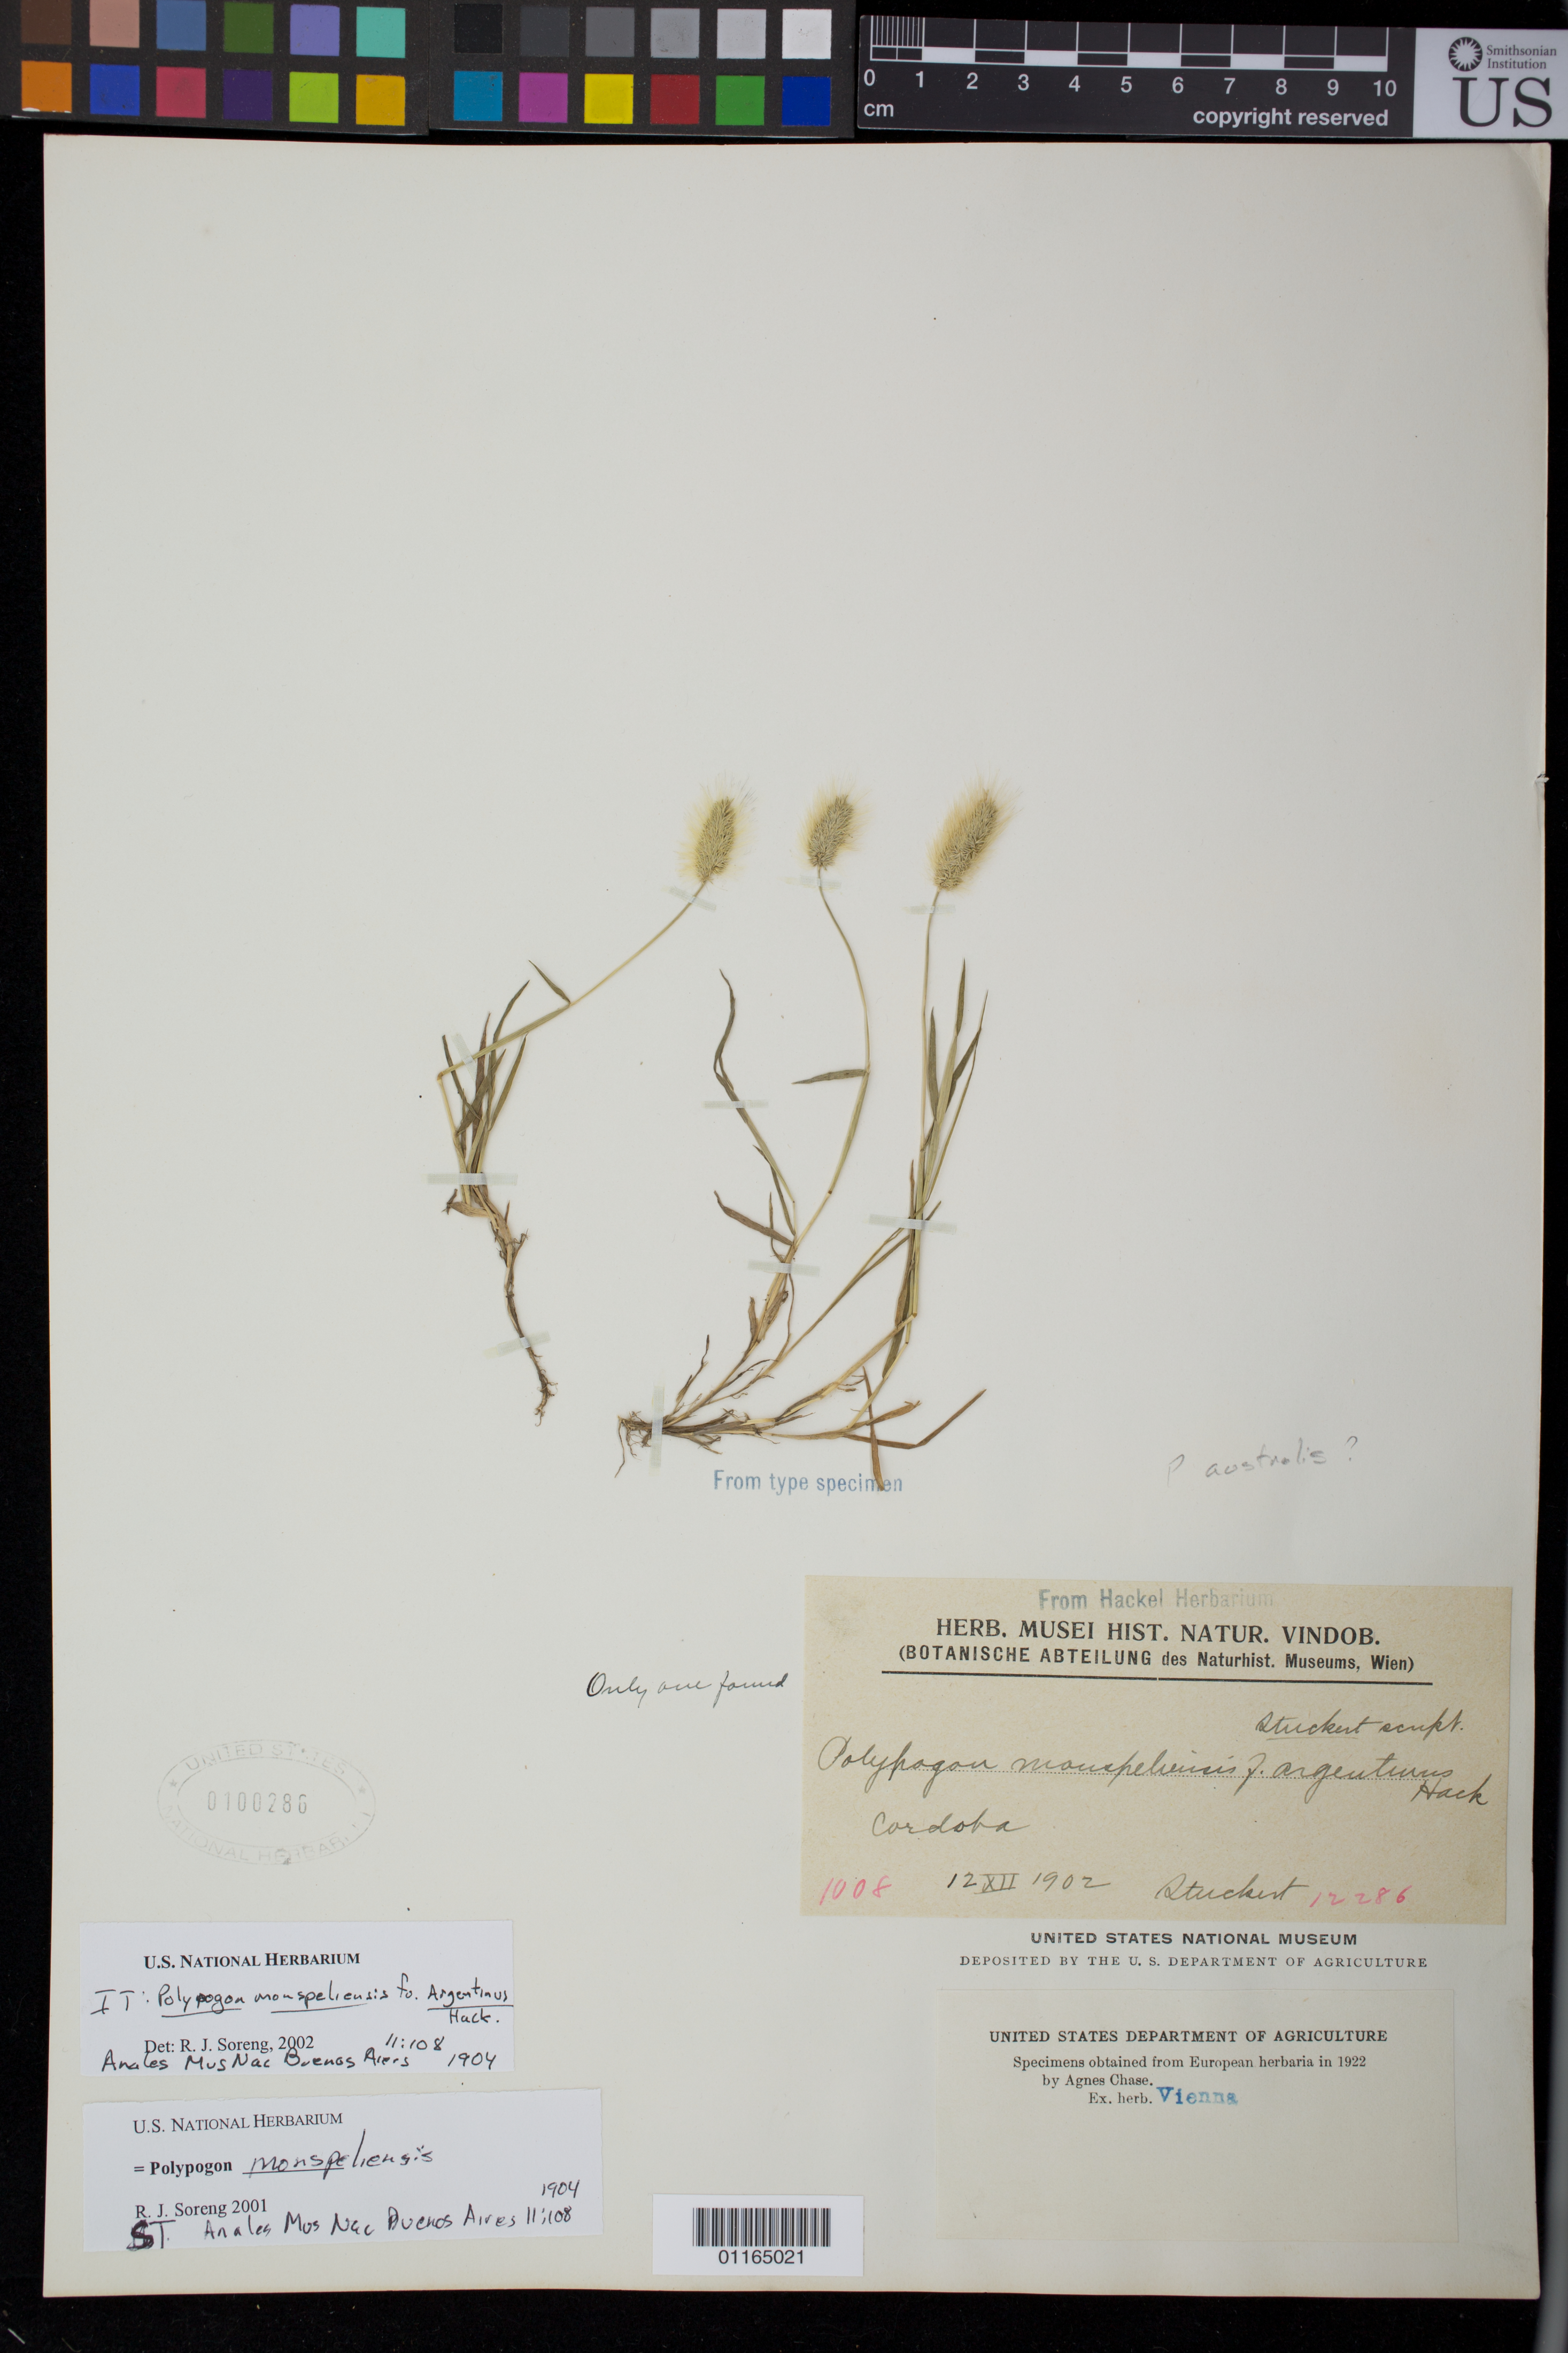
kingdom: Plantae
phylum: Tracheophyta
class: Liliopsida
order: Poales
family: Poaceae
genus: Polypogon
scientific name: Polypogon monspeliensis f. argentinus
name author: Hack. ex Stuck.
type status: Isosyntype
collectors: T. Stuckert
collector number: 12286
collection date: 1902-12-12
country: Argentina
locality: Cordoba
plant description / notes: Fragment of type specimen ex herb. Hackel (Vienna).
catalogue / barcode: US 100286